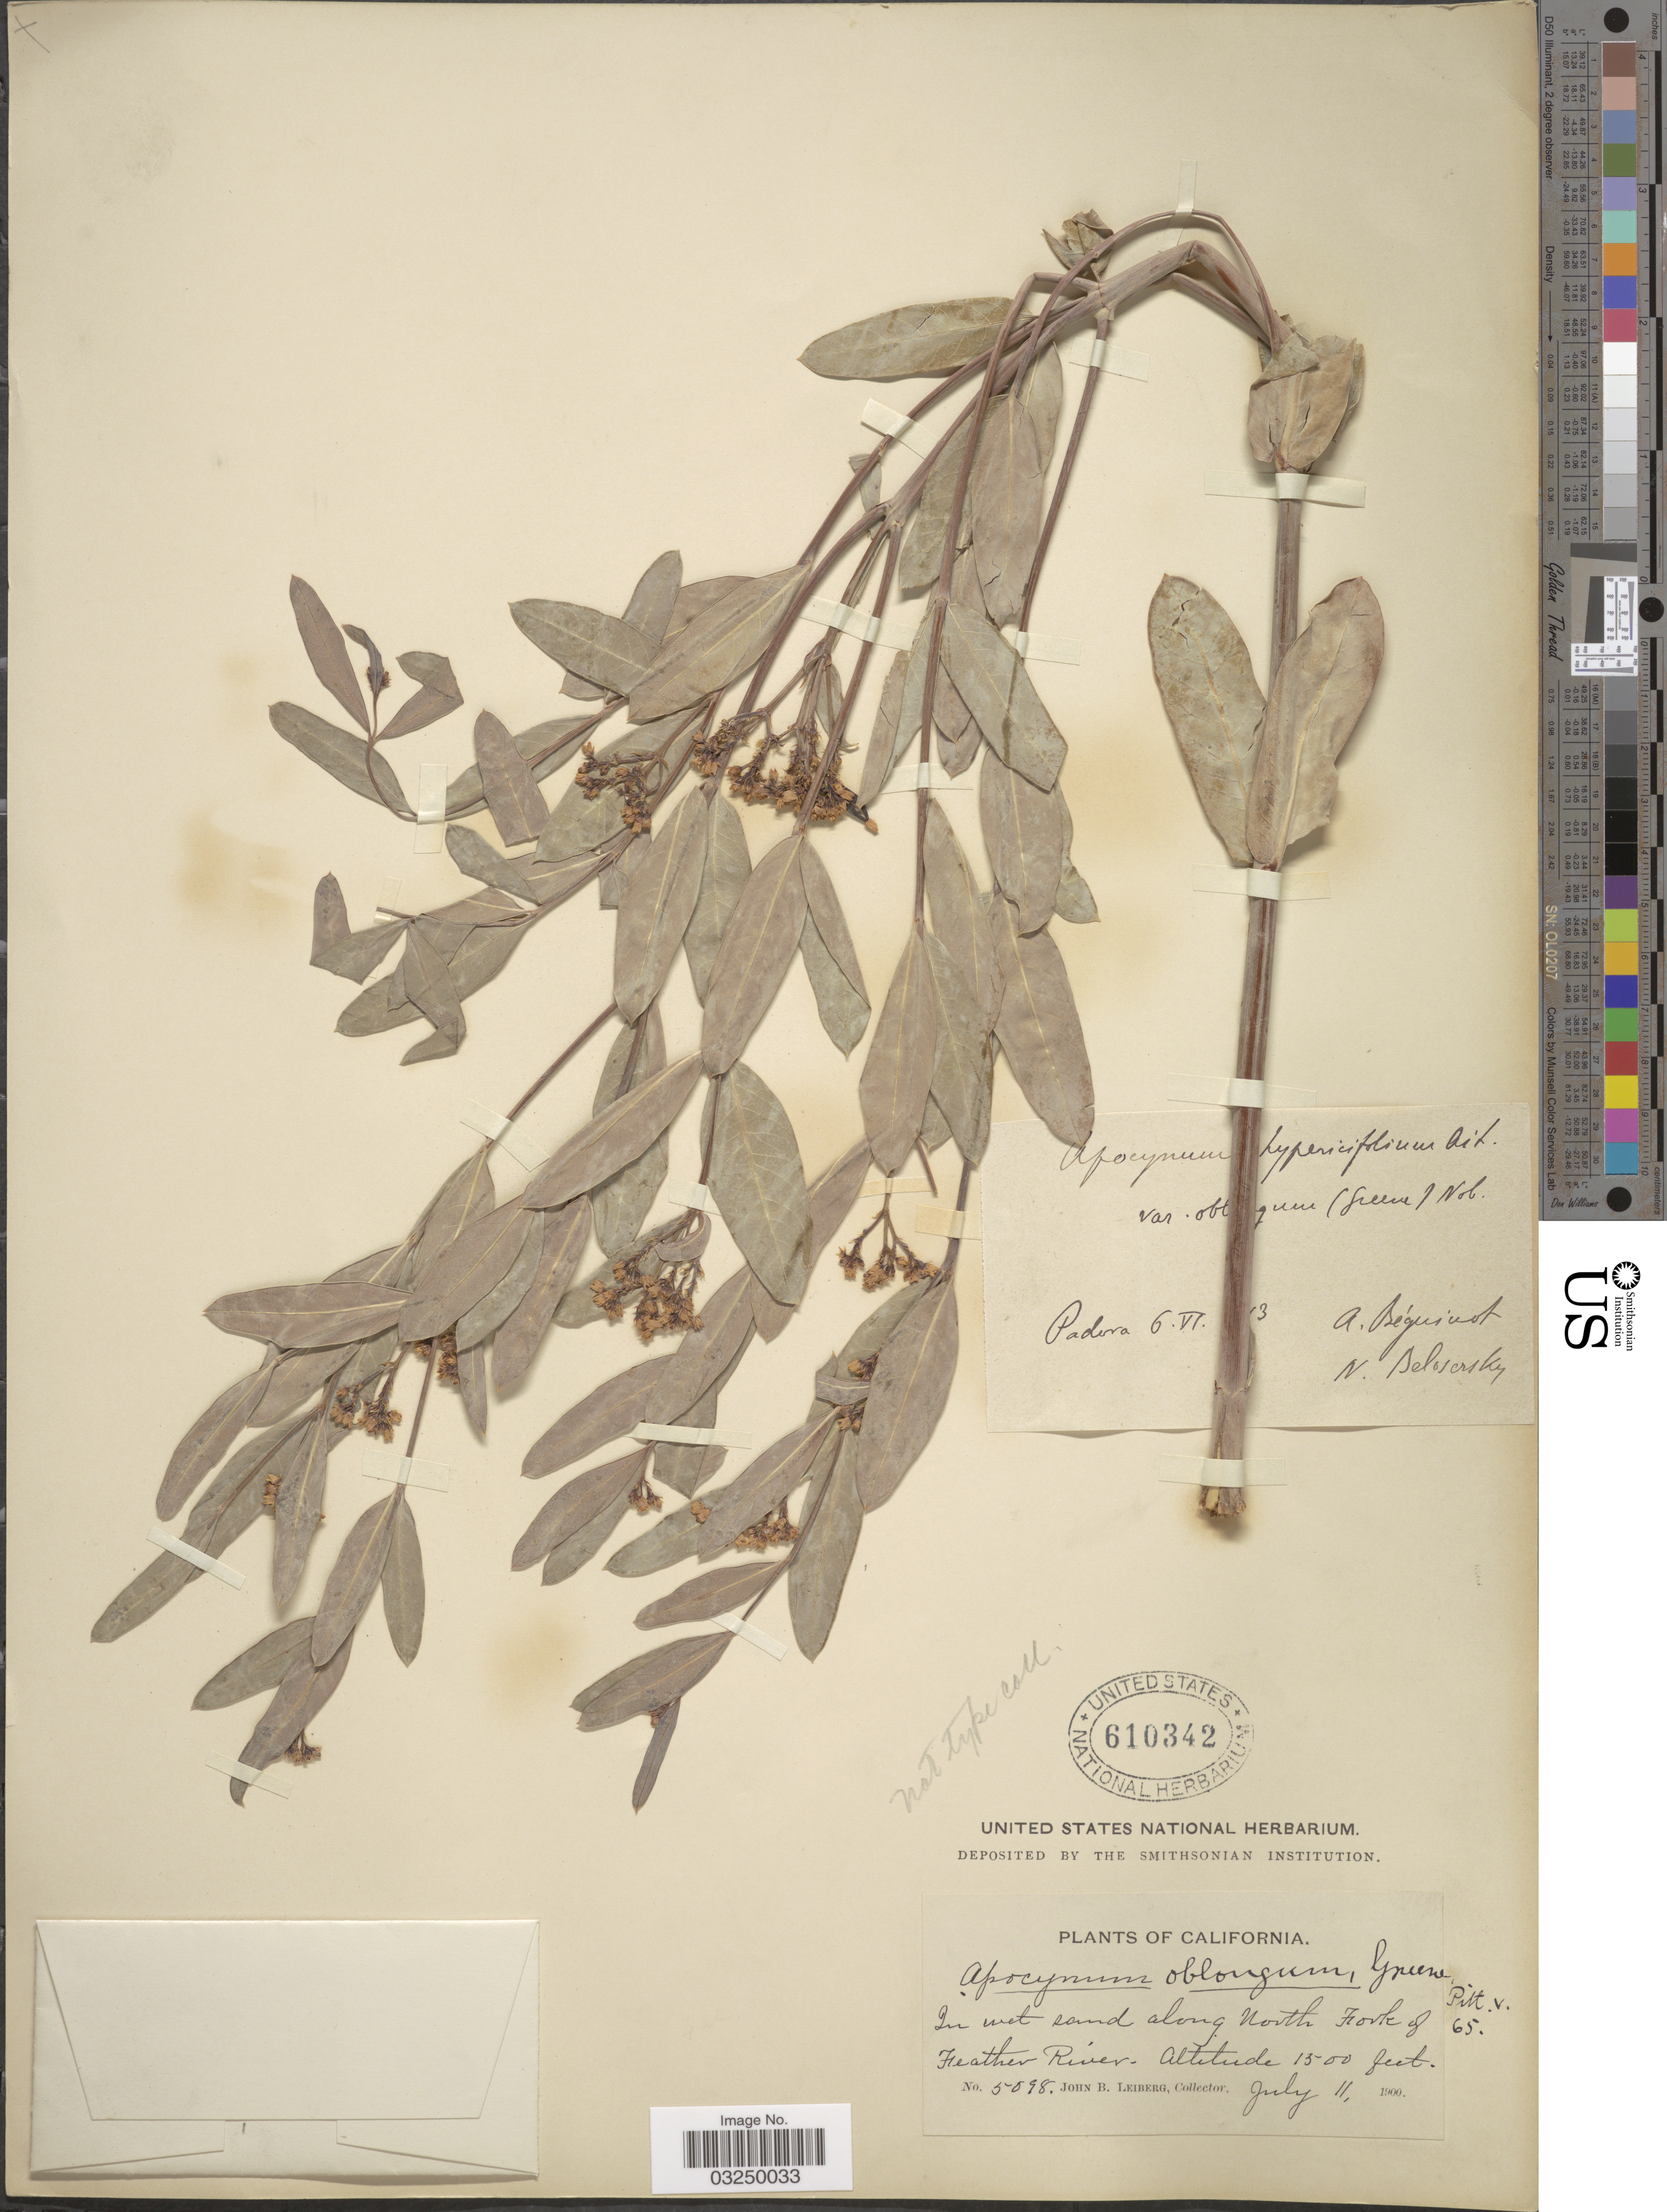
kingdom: Plantae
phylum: Tracheophyta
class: Magnoliopsida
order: Gentianales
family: Apocynaceae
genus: Apocynum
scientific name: Apocynum oblongum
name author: Greene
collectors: J. B. Leiberg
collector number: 5098*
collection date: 1900-07-11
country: United States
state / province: California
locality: In wet sand along North Fork of Feather River.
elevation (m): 457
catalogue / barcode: US 610342